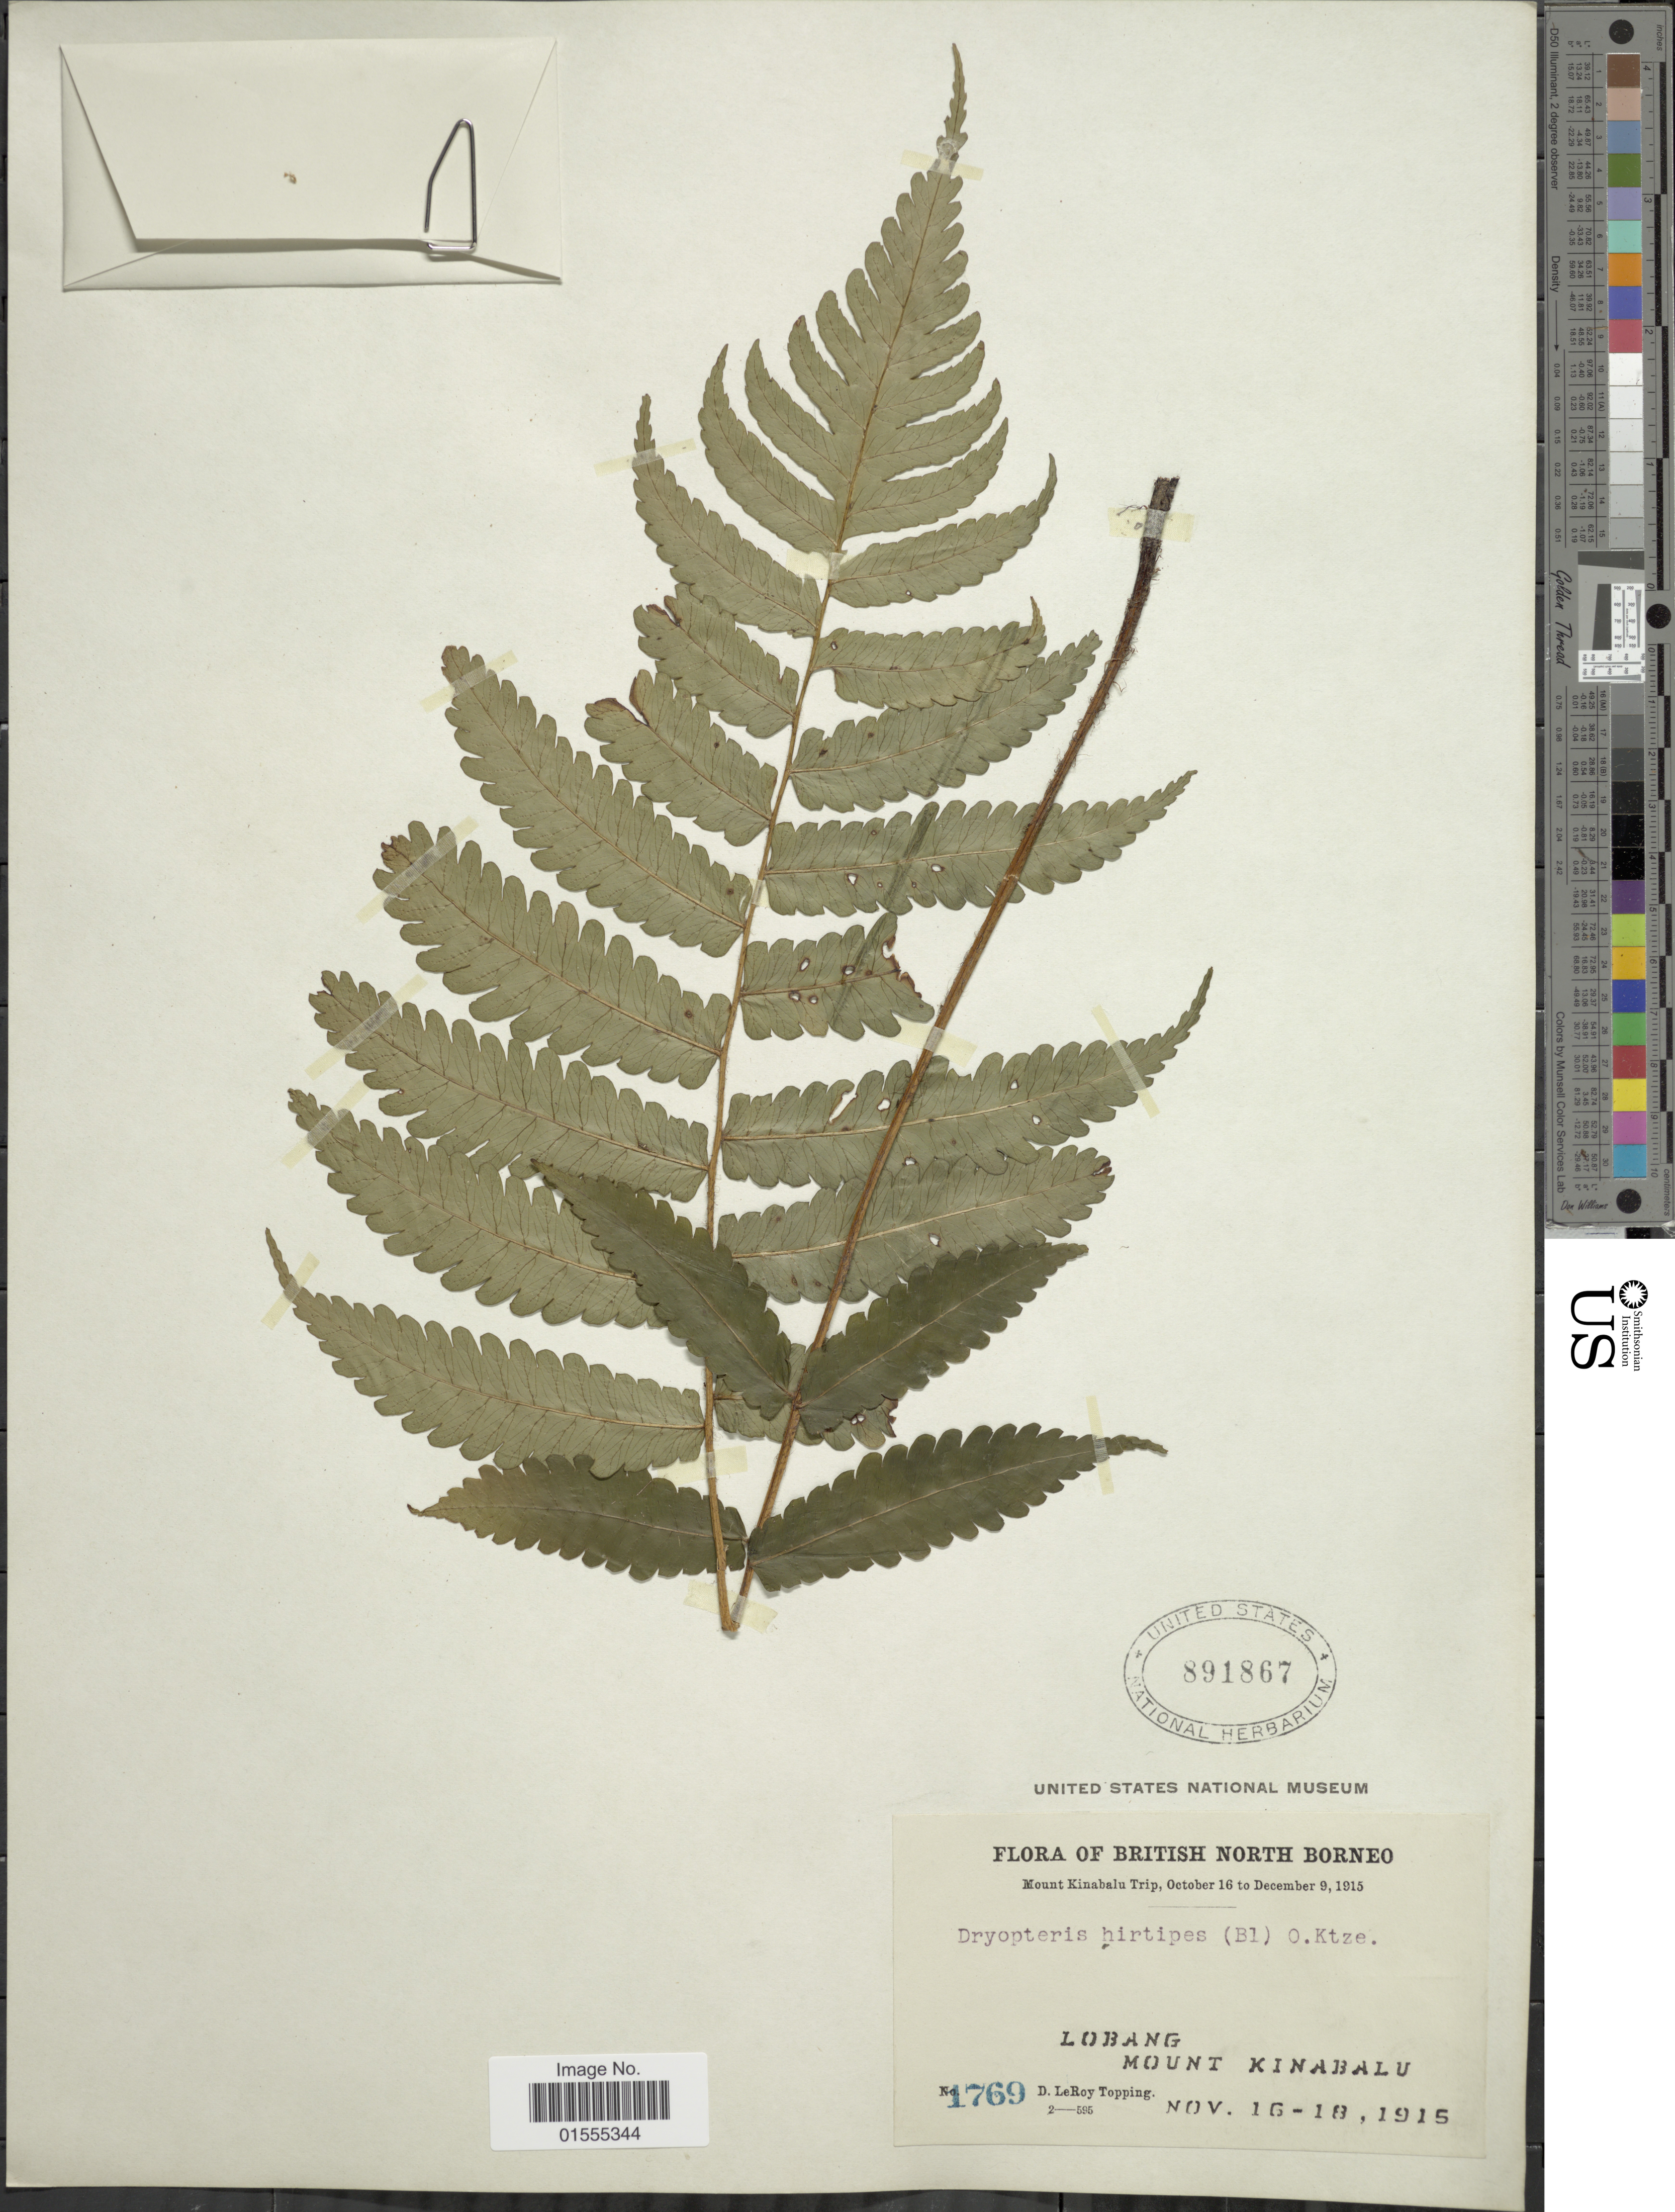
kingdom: Plantae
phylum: Tracheophyta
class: Polypodiopsida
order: Polypodiales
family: Dryopteridaceae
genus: Dryopteris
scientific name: Dryopteris hirtipes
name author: (Blume) Kuntze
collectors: D. L. Topping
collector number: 1769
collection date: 1915-11-16/1915-11-18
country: Malaysia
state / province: Sabah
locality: British North Borneo, Lobang, Mount Kinabalu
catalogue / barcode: US 891867